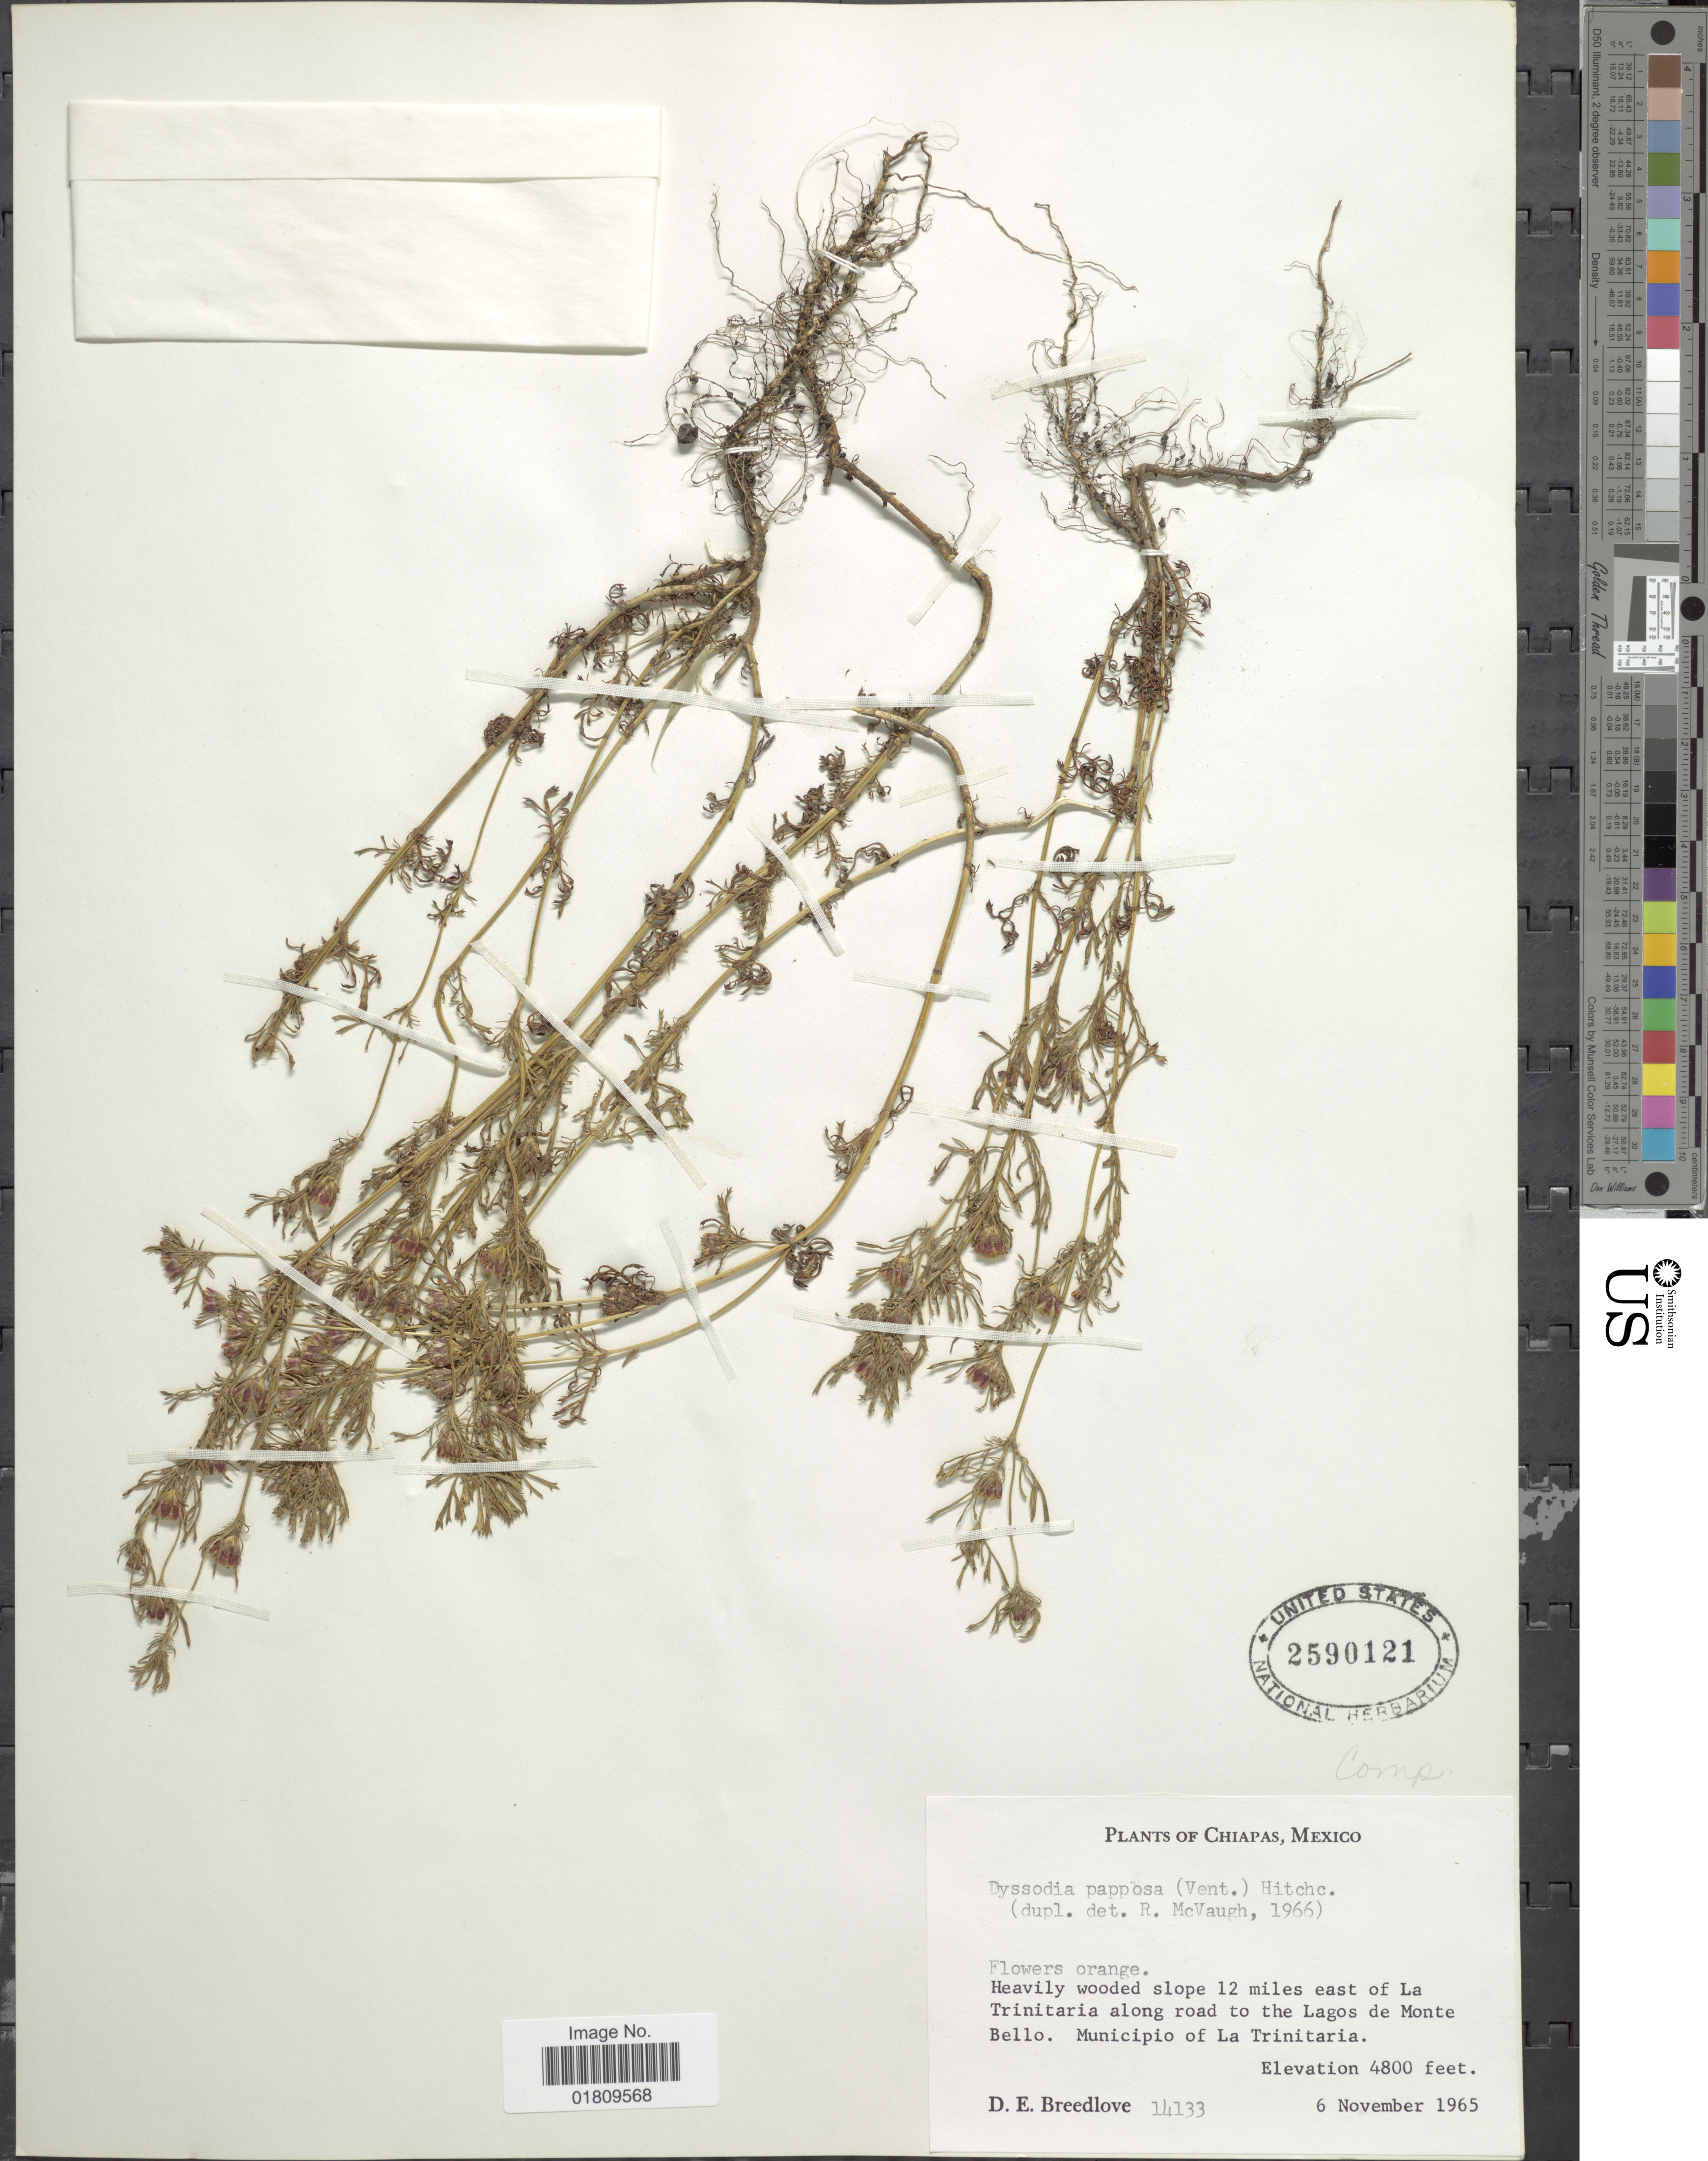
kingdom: Plantae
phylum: Tracheophyta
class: Magnoliopsida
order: Asterales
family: Asteraceae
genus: Dyssodia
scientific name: Dyssodia papposa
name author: (Vent.) Hitchc.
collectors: D. E. Breedlove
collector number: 14133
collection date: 1965-11-06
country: Mexico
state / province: Chiapas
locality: Heavily wooded slope 12 miles east of La Trinitaria along road to the Lagos de Monte Bello, municipio of la Trinitaria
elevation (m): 4800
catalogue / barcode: US 2590121